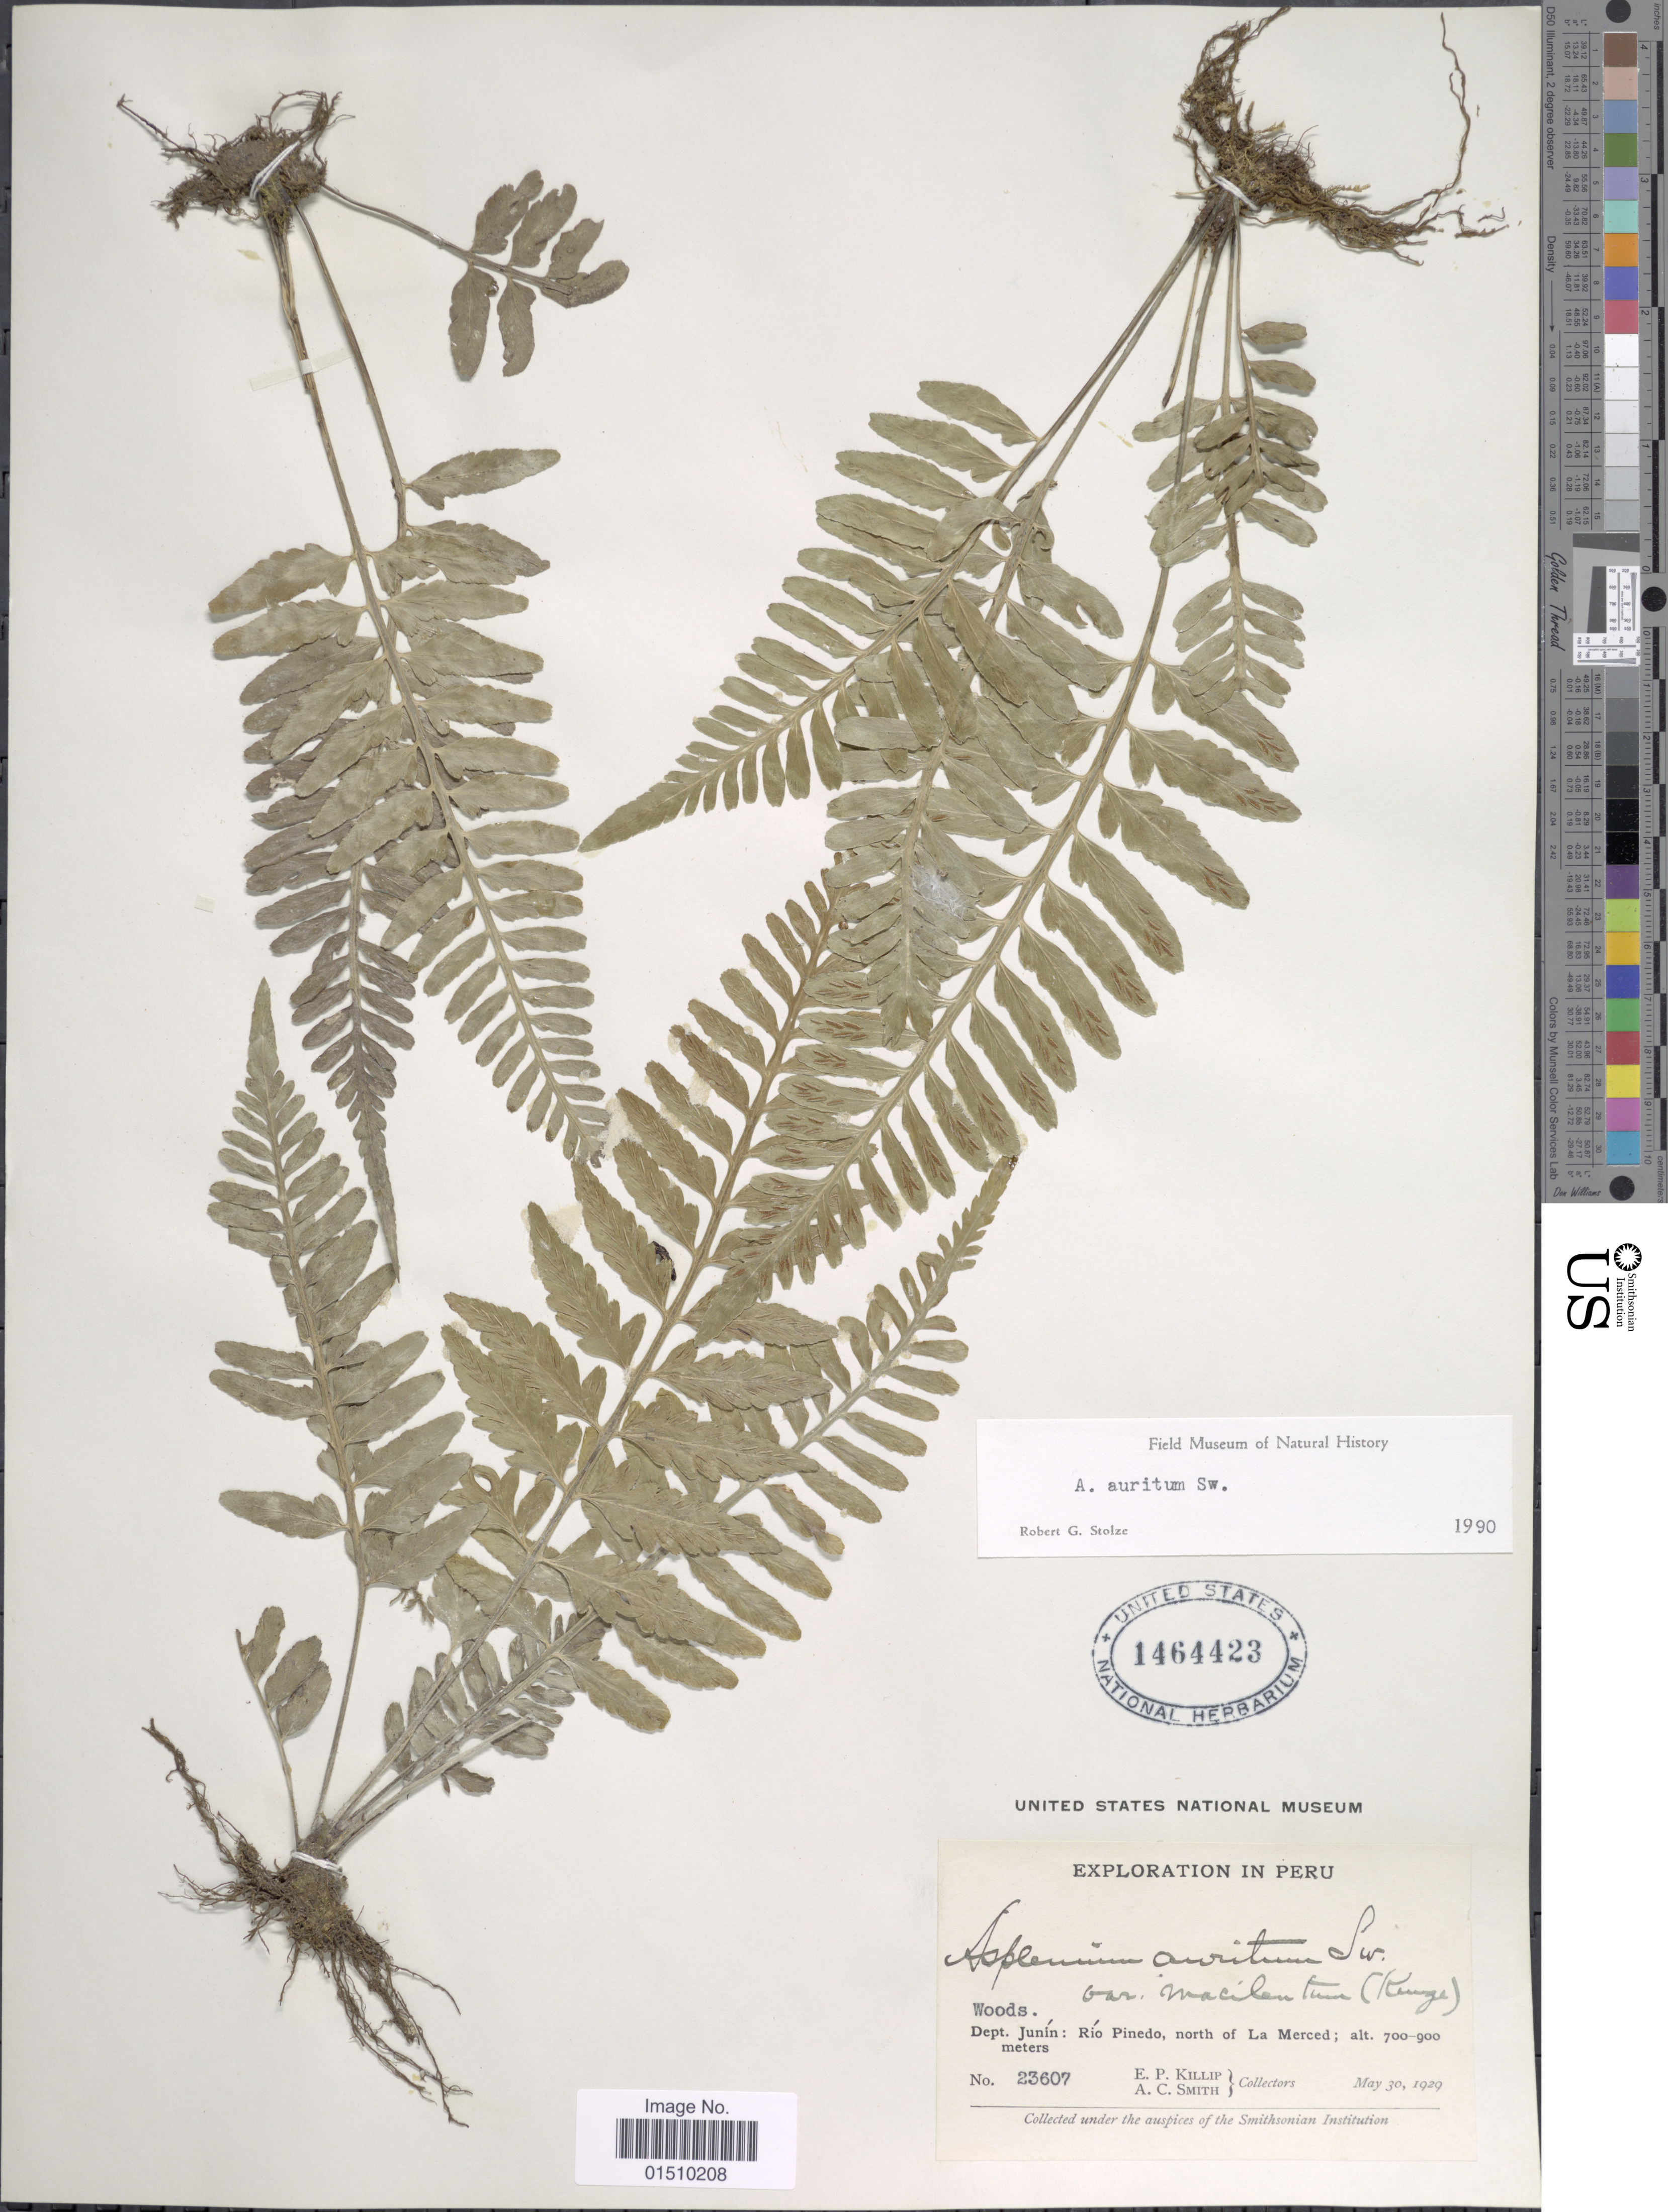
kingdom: Plantae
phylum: Tracheophyta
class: Polypodiopsida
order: Polypodiales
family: Aspleniaceae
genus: Asplenium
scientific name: Asplenium auritum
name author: Sw.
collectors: E. P. Killip & A. C. Smith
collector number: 23607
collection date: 1929-05-30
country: Peru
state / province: Junín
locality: Peru, Dept. Junín: Rio Pinedo, north of La Merced.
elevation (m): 700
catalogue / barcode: US 1464423